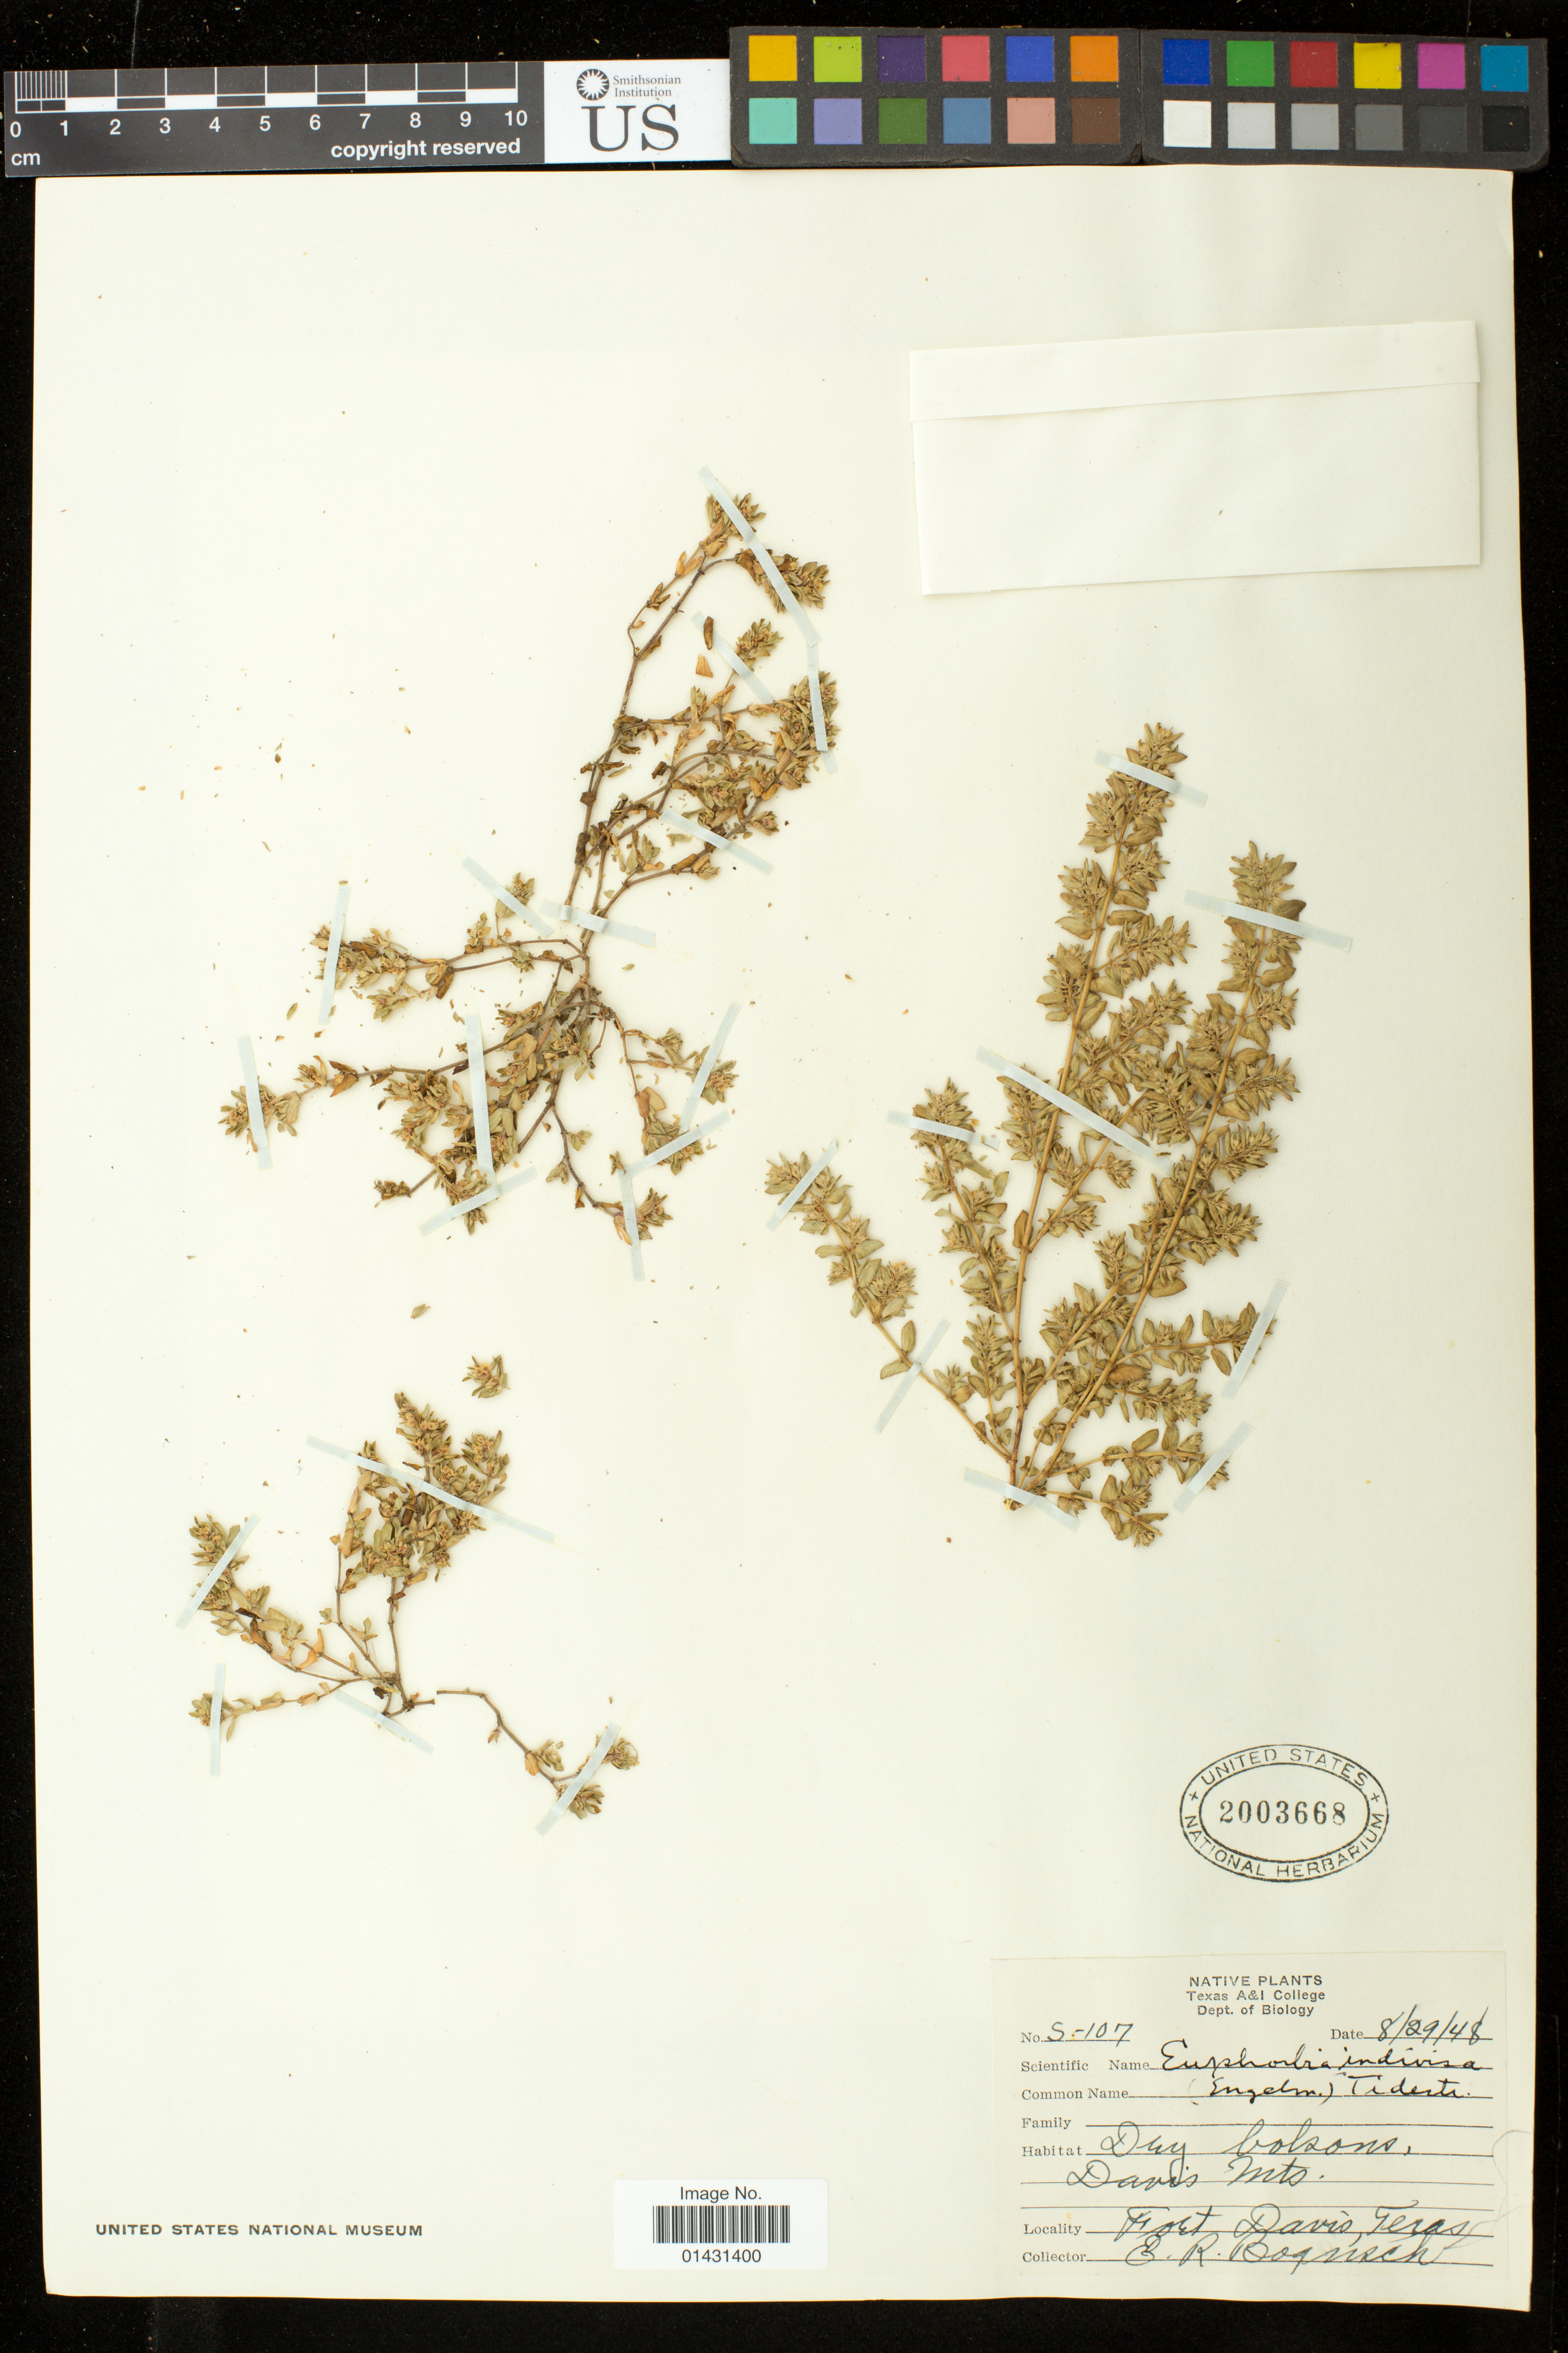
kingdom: Plantae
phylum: Tracheophyta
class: Magnoliopsida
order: Malpighiales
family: Euphorbiaceae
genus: Euphorbia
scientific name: Euphorbia indivisa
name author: (Engelm.) Tidestr.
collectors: E. Bogusch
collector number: S-107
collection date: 1948-08-29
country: United States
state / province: Texas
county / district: Jeff Davis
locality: Davis Mts.; Fort Davis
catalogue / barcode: US 2003668